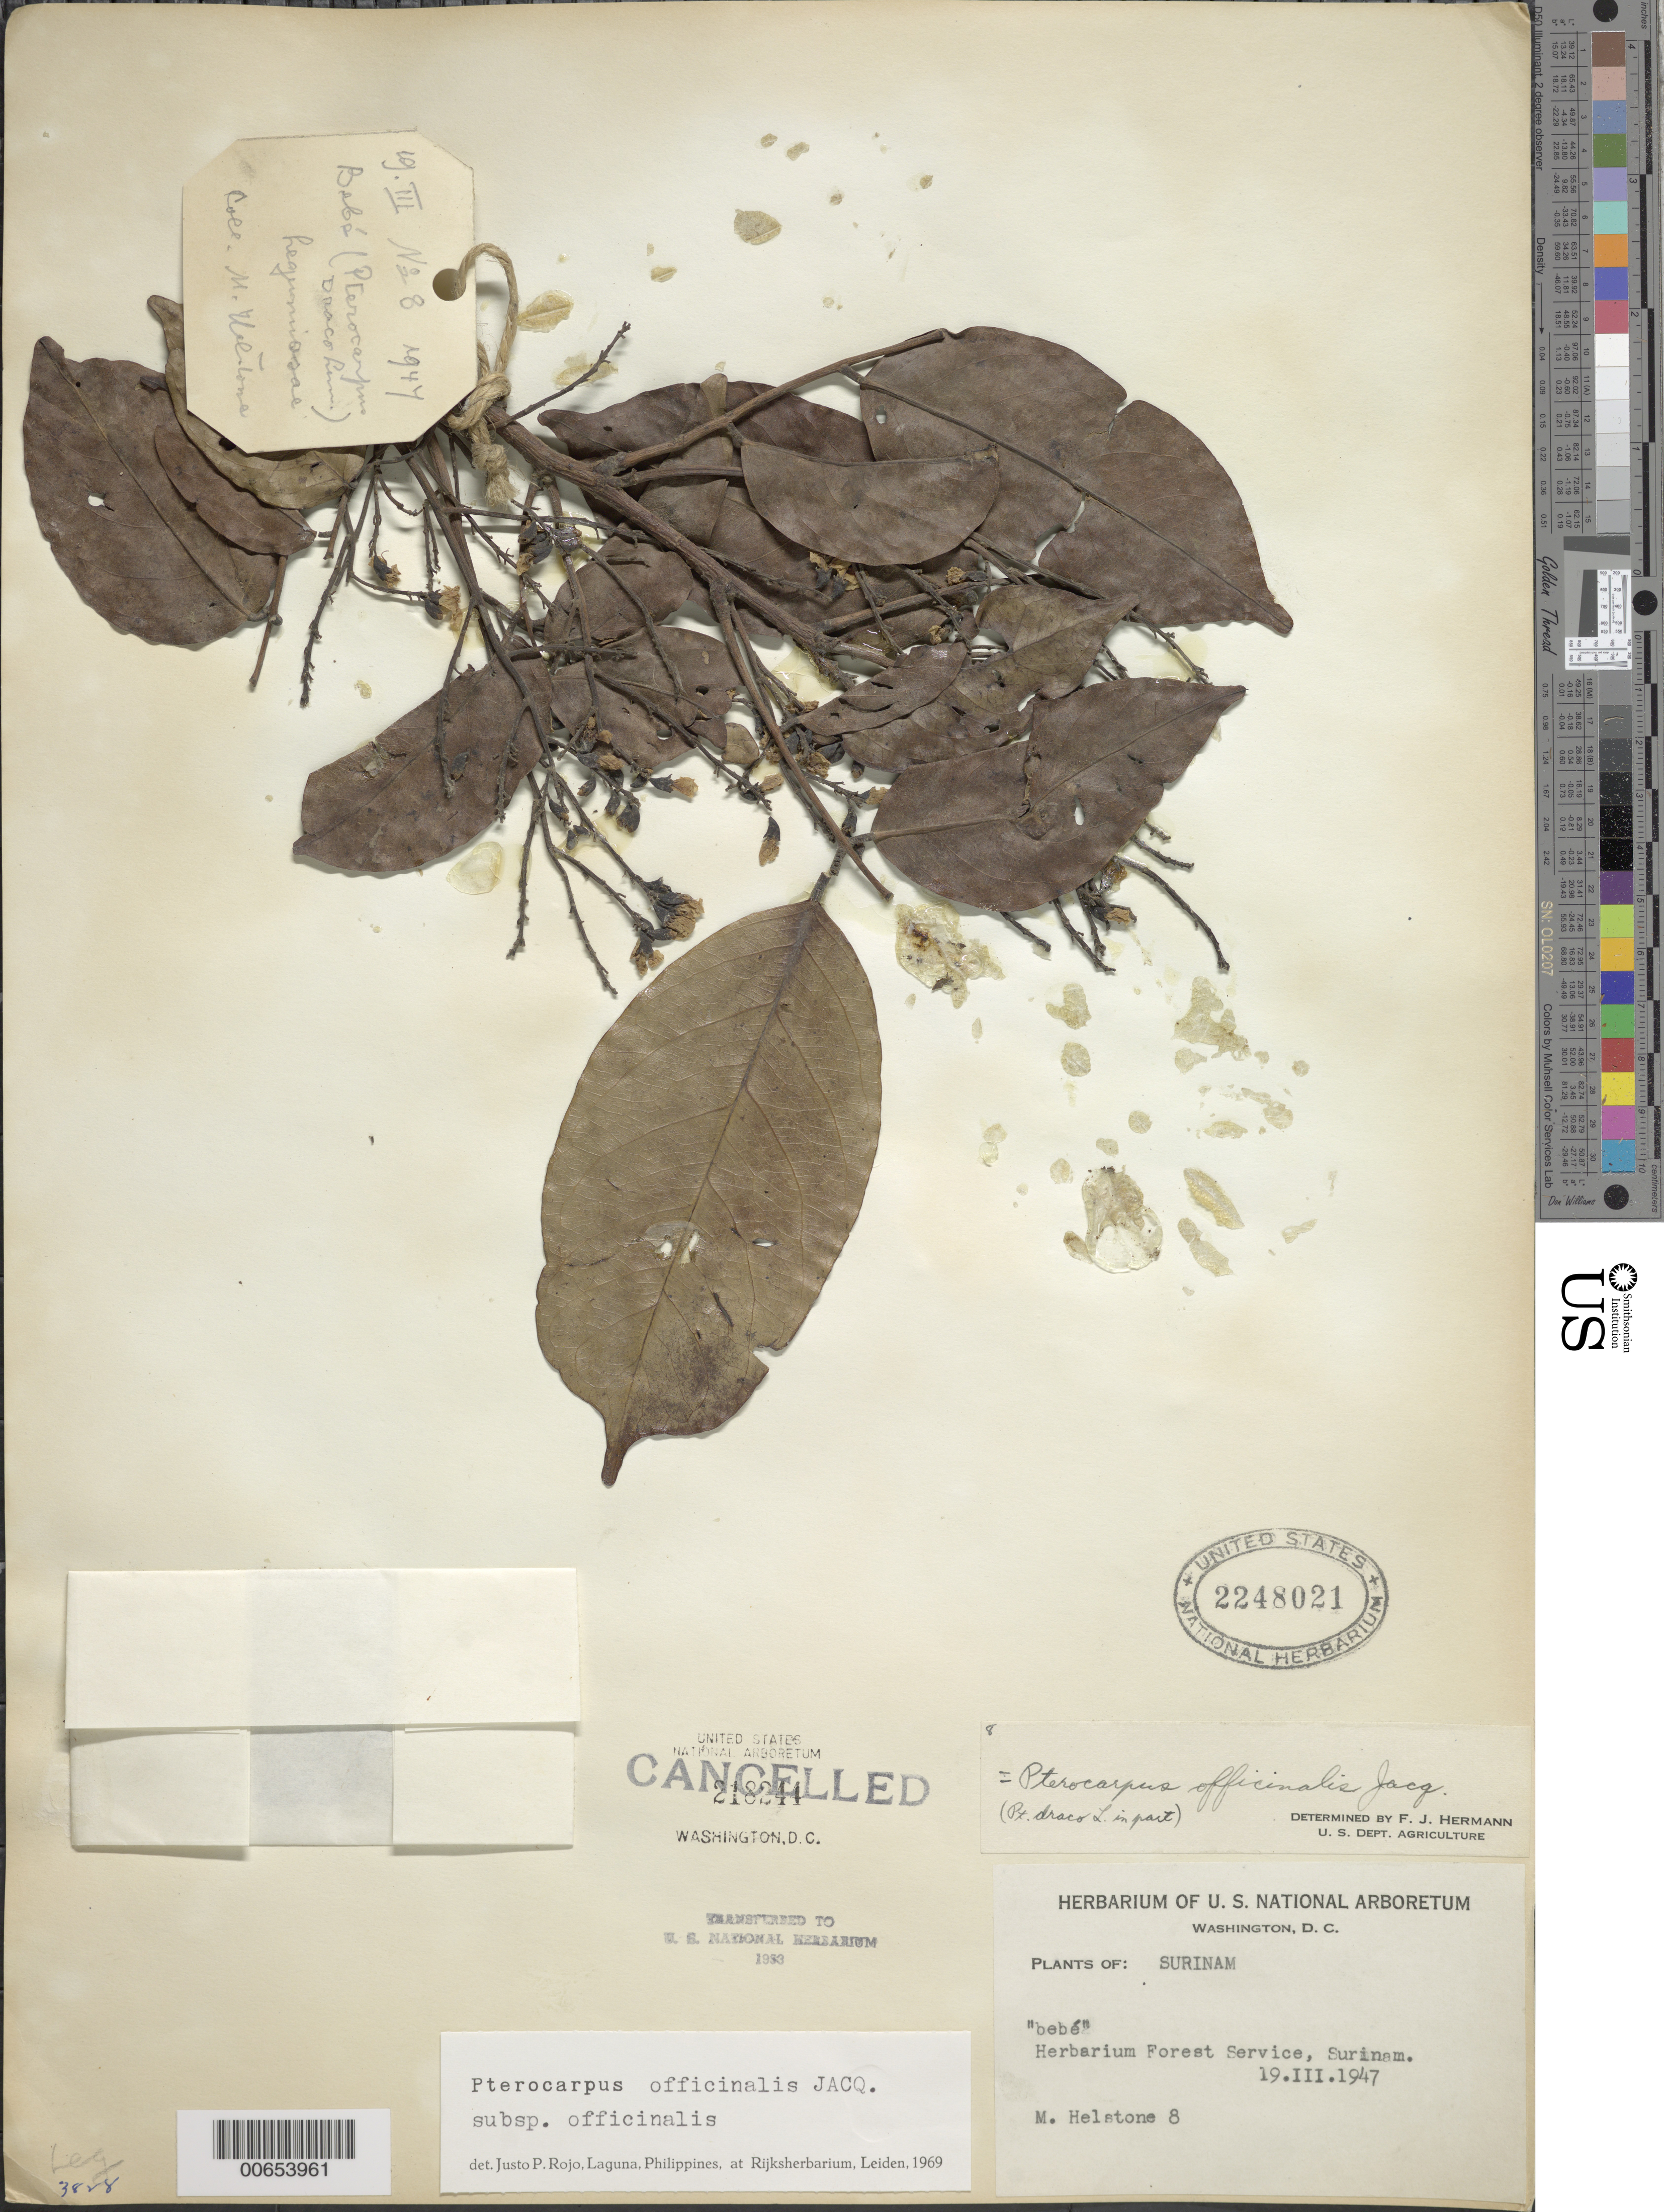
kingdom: Plantae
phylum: Tracheophyta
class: Magnoliopsida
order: Fabales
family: Fabaceae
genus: Pterocarpus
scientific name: Pterocarpus officinalis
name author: Jacq.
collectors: E. Helstone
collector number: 8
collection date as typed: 19-Mar-47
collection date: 1947-03-19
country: Suriname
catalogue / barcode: US 2248021